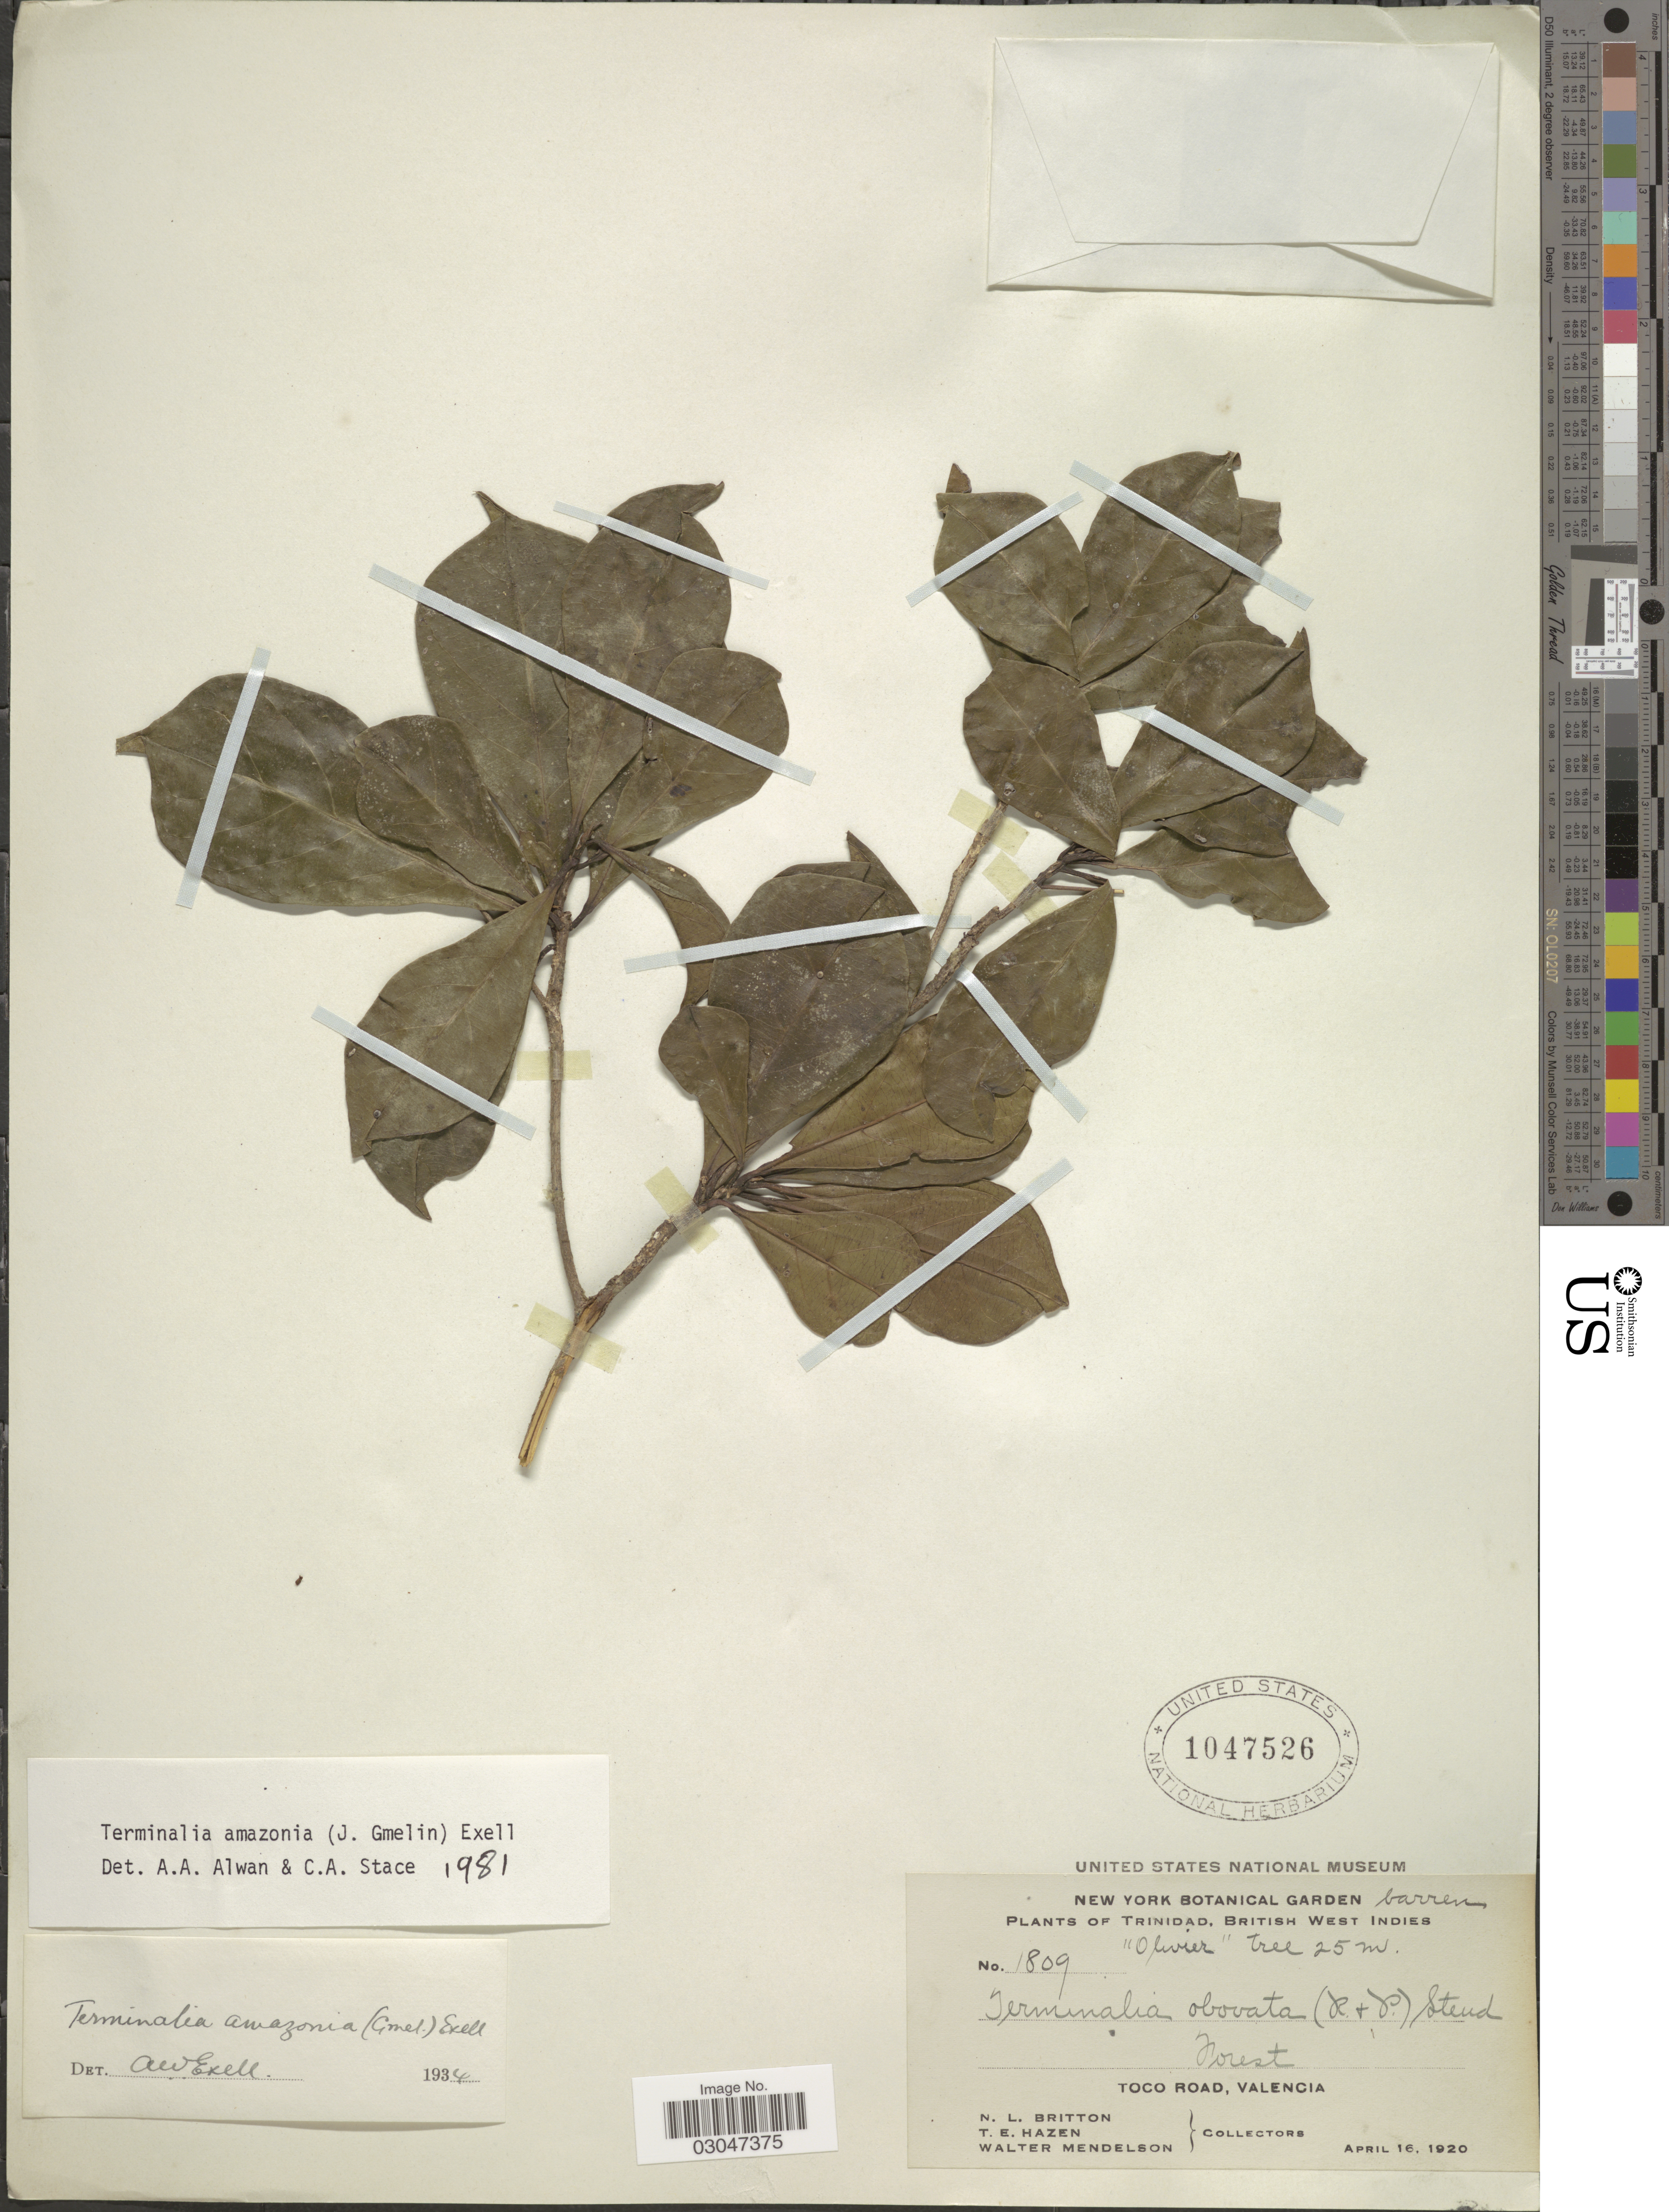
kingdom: Plantae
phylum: Tracheophyta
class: Magnoliopsida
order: Myrtales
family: Combretaceae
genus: Terminalia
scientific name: Terminalia amazonia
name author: (J.F. Gmel.) Exell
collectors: N. Britton, T. E. Hazen & W. Mendelson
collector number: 1809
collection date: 1920-04-16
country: Trinidad and Tobago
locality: Trinidad, British West Indies. Toco Road, Valencia.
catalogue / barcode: US 1047526